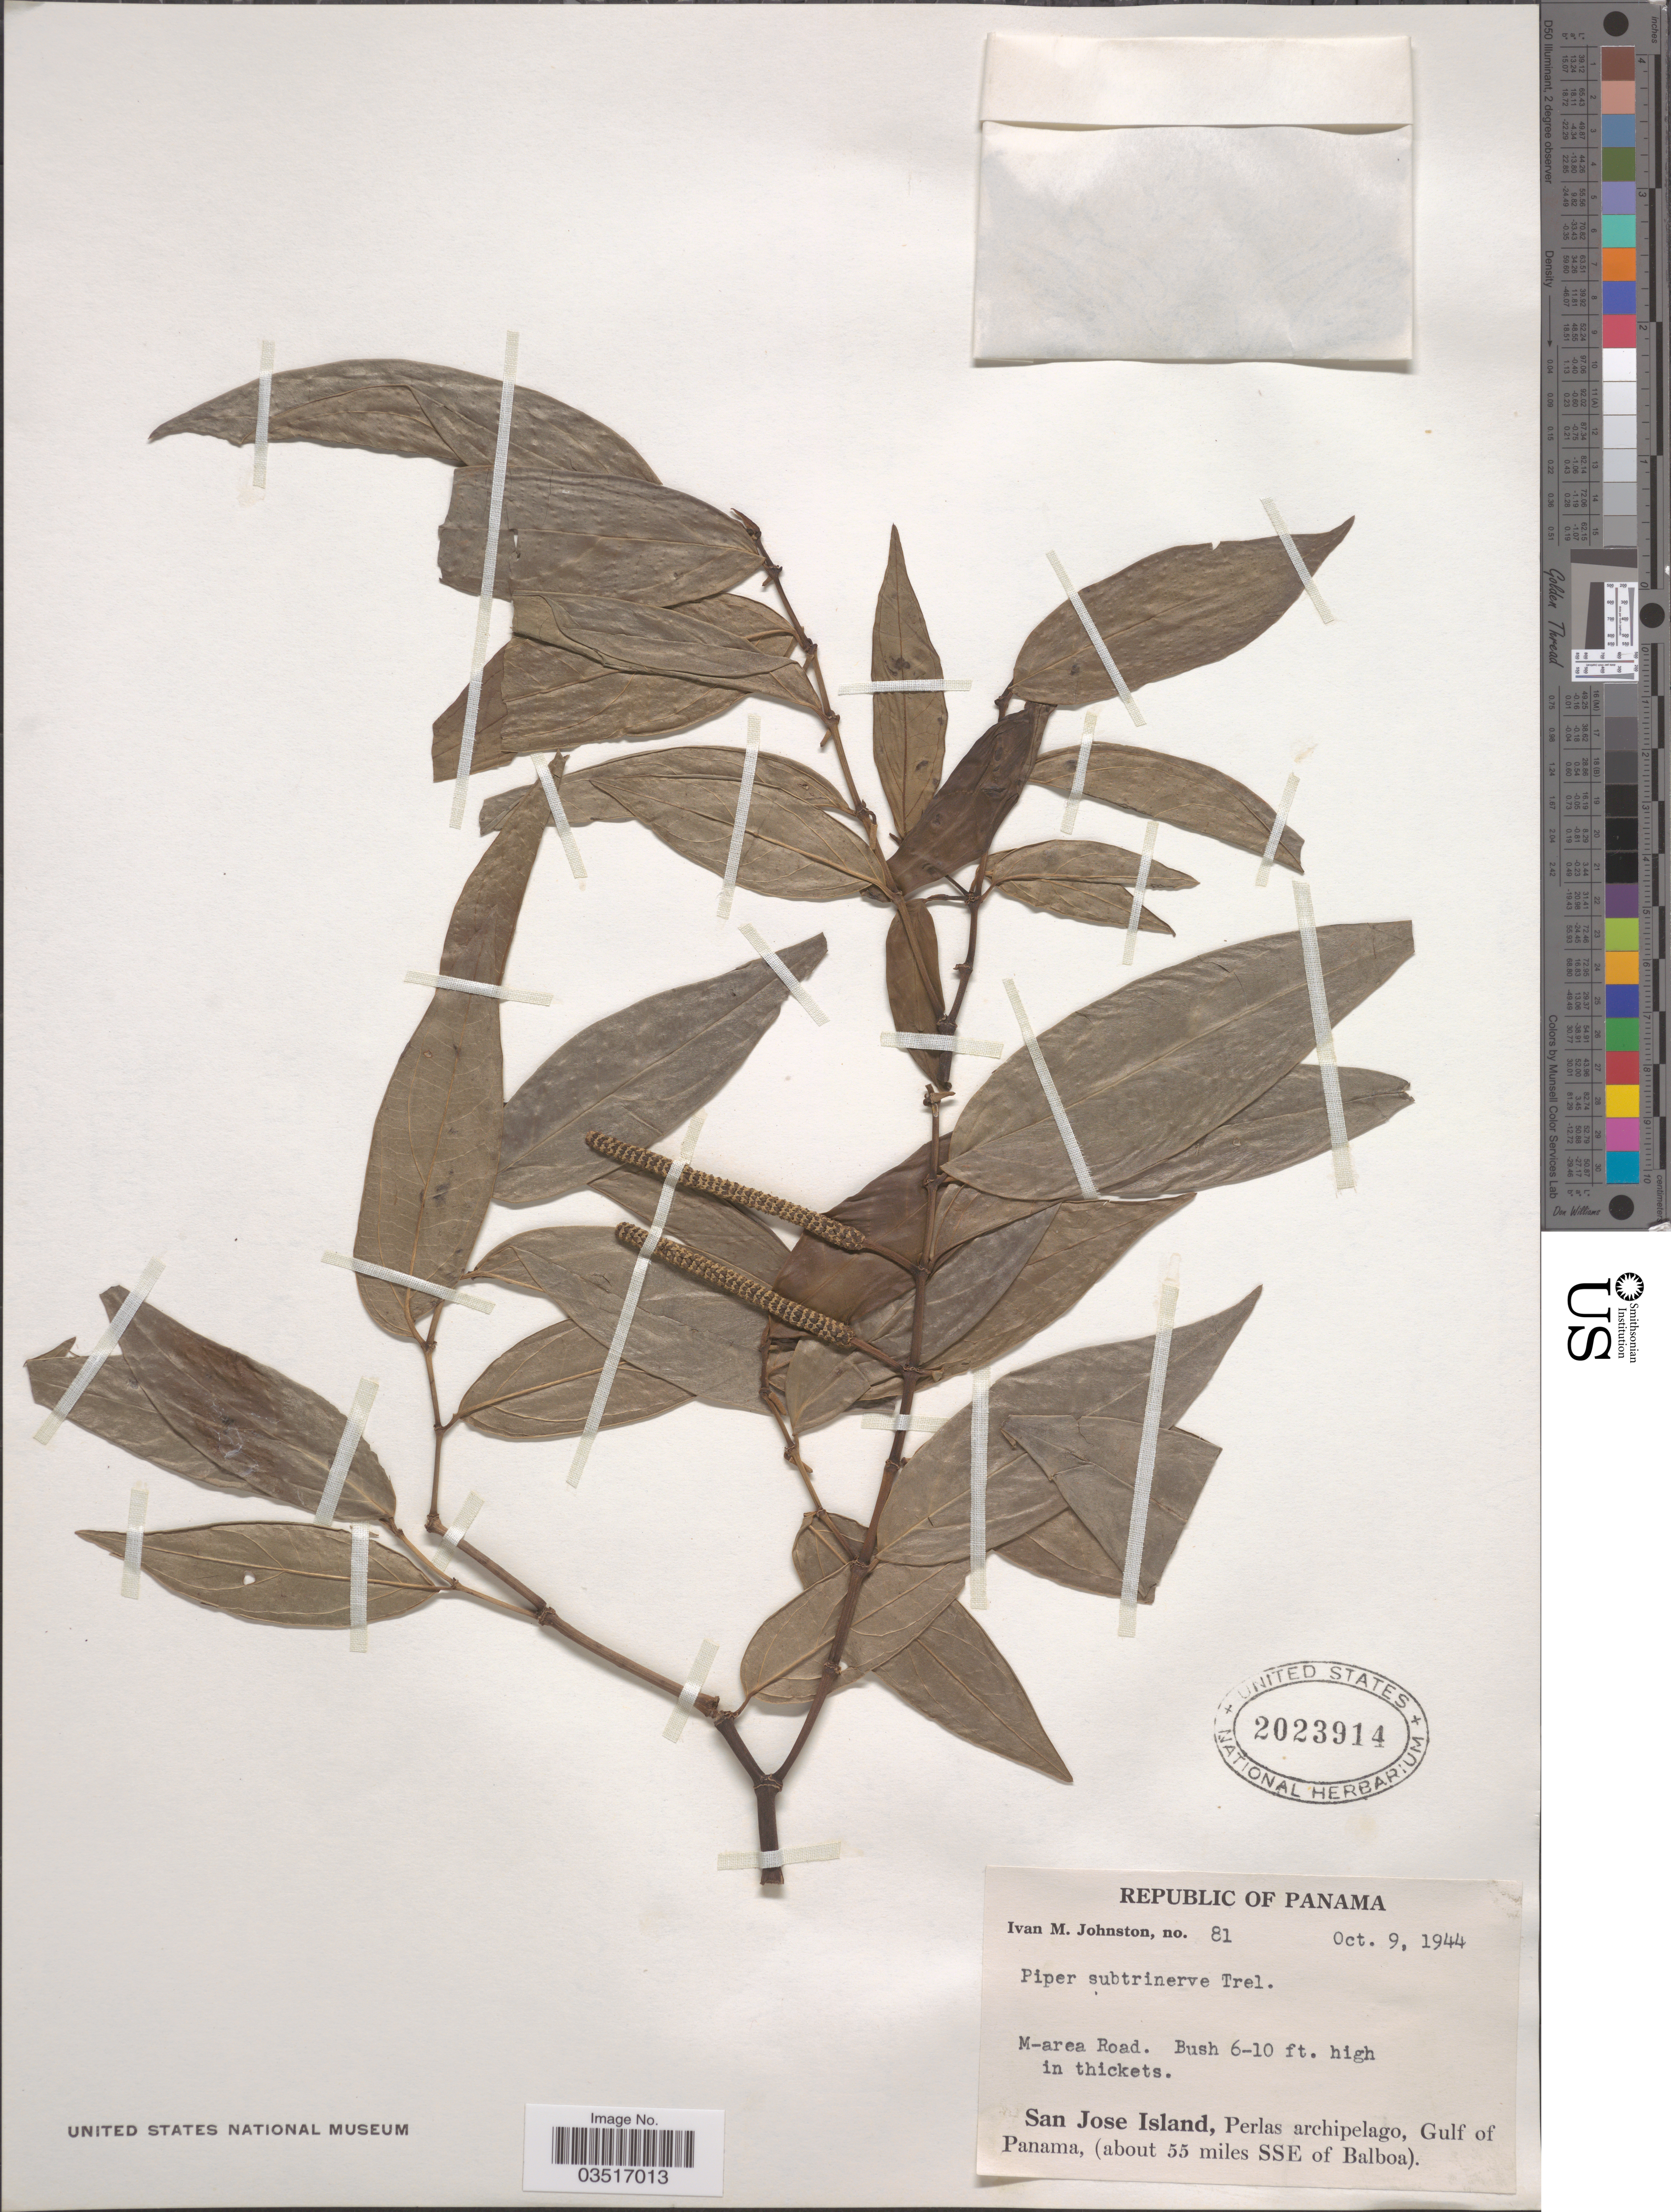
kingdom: Plantae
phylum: Tracheophyta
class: Magnoliopsida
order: Piperales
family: Piperaceae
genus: Piper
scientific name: Piper subtrinerve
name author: Trel.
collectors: I.M. Johnston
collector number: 81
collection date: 1944-10-09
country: Panama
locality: M-area Road. San Jose Island, Perlas archipelago, Gulf of Panama, (about 25 miles SSE of Balboa).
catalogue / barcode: US 2023914